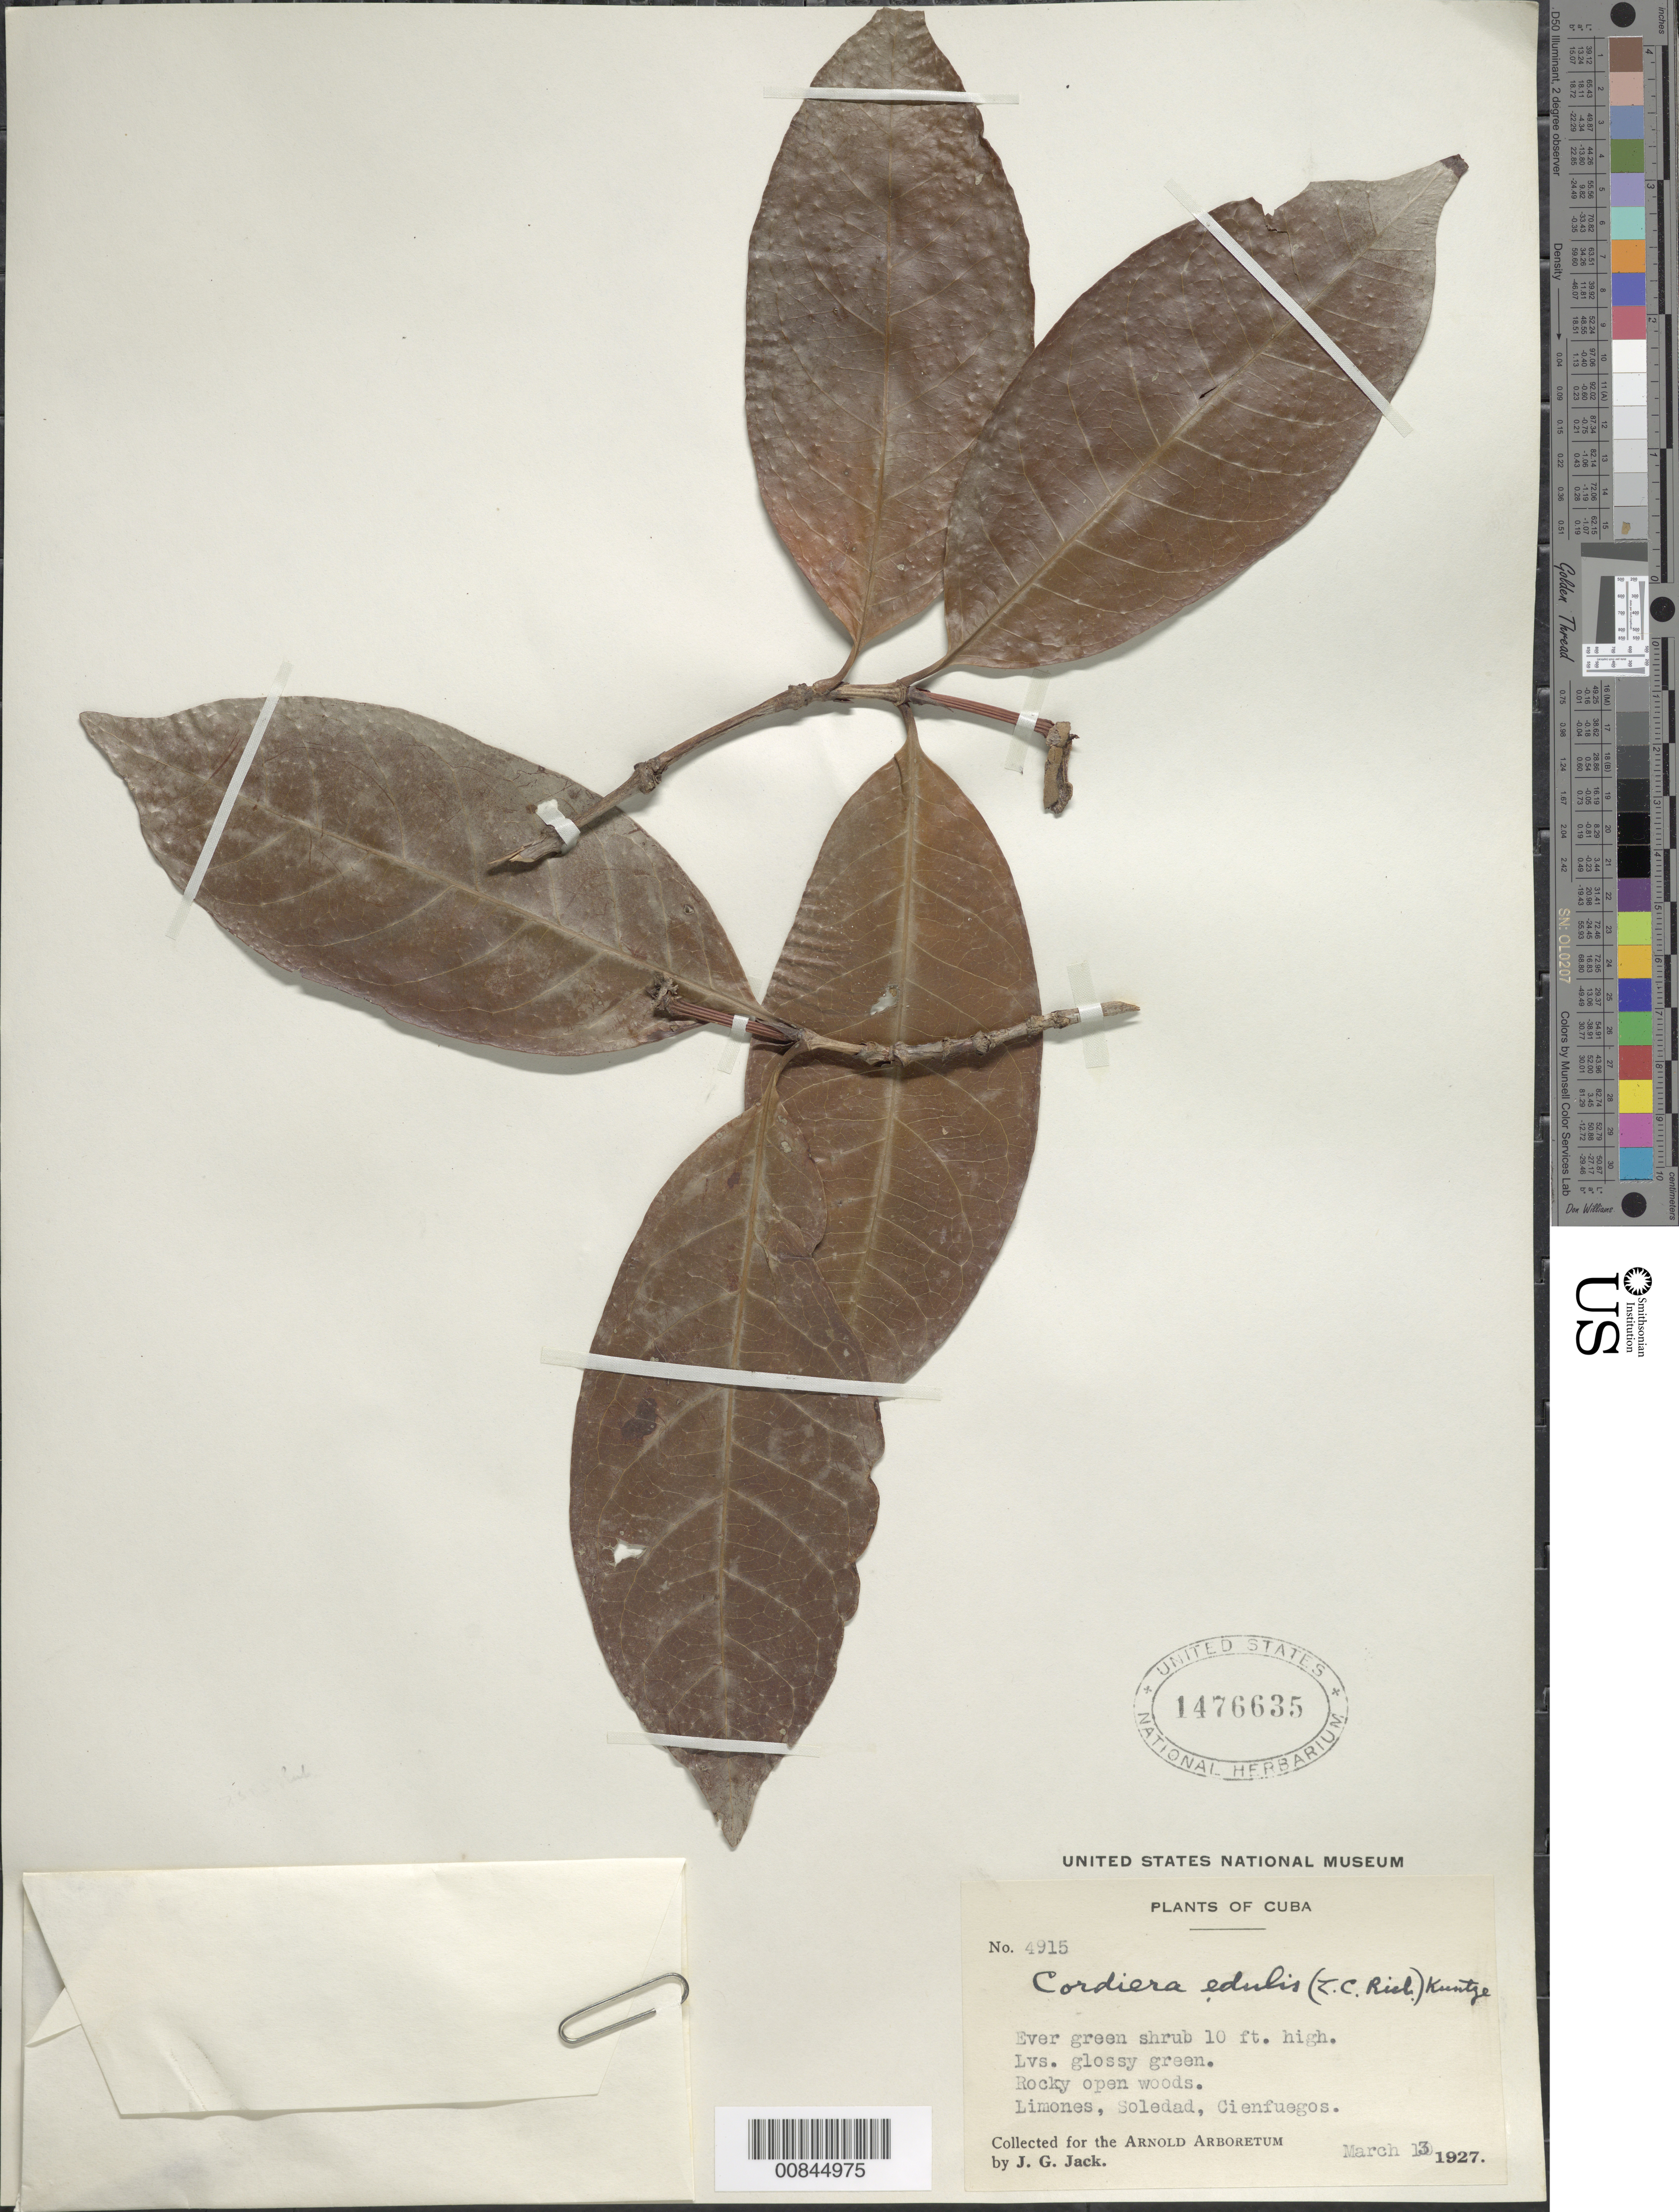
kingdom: Plantae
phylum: Tracheophyta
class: Magnoliopsida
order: Gentianales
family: Rubiaceae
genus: Alibertia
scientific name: Alibertia edulis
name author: (Rich.) A. Rich. ex DC.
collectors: J. G. Jack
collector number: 4915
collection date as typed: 13 Mar 1927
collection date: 1927-03-13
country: Cuba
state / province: Las Villas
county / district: Cienfuegos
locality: Limones, Soledad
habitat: Rocky open woods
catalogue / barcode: US 1476635